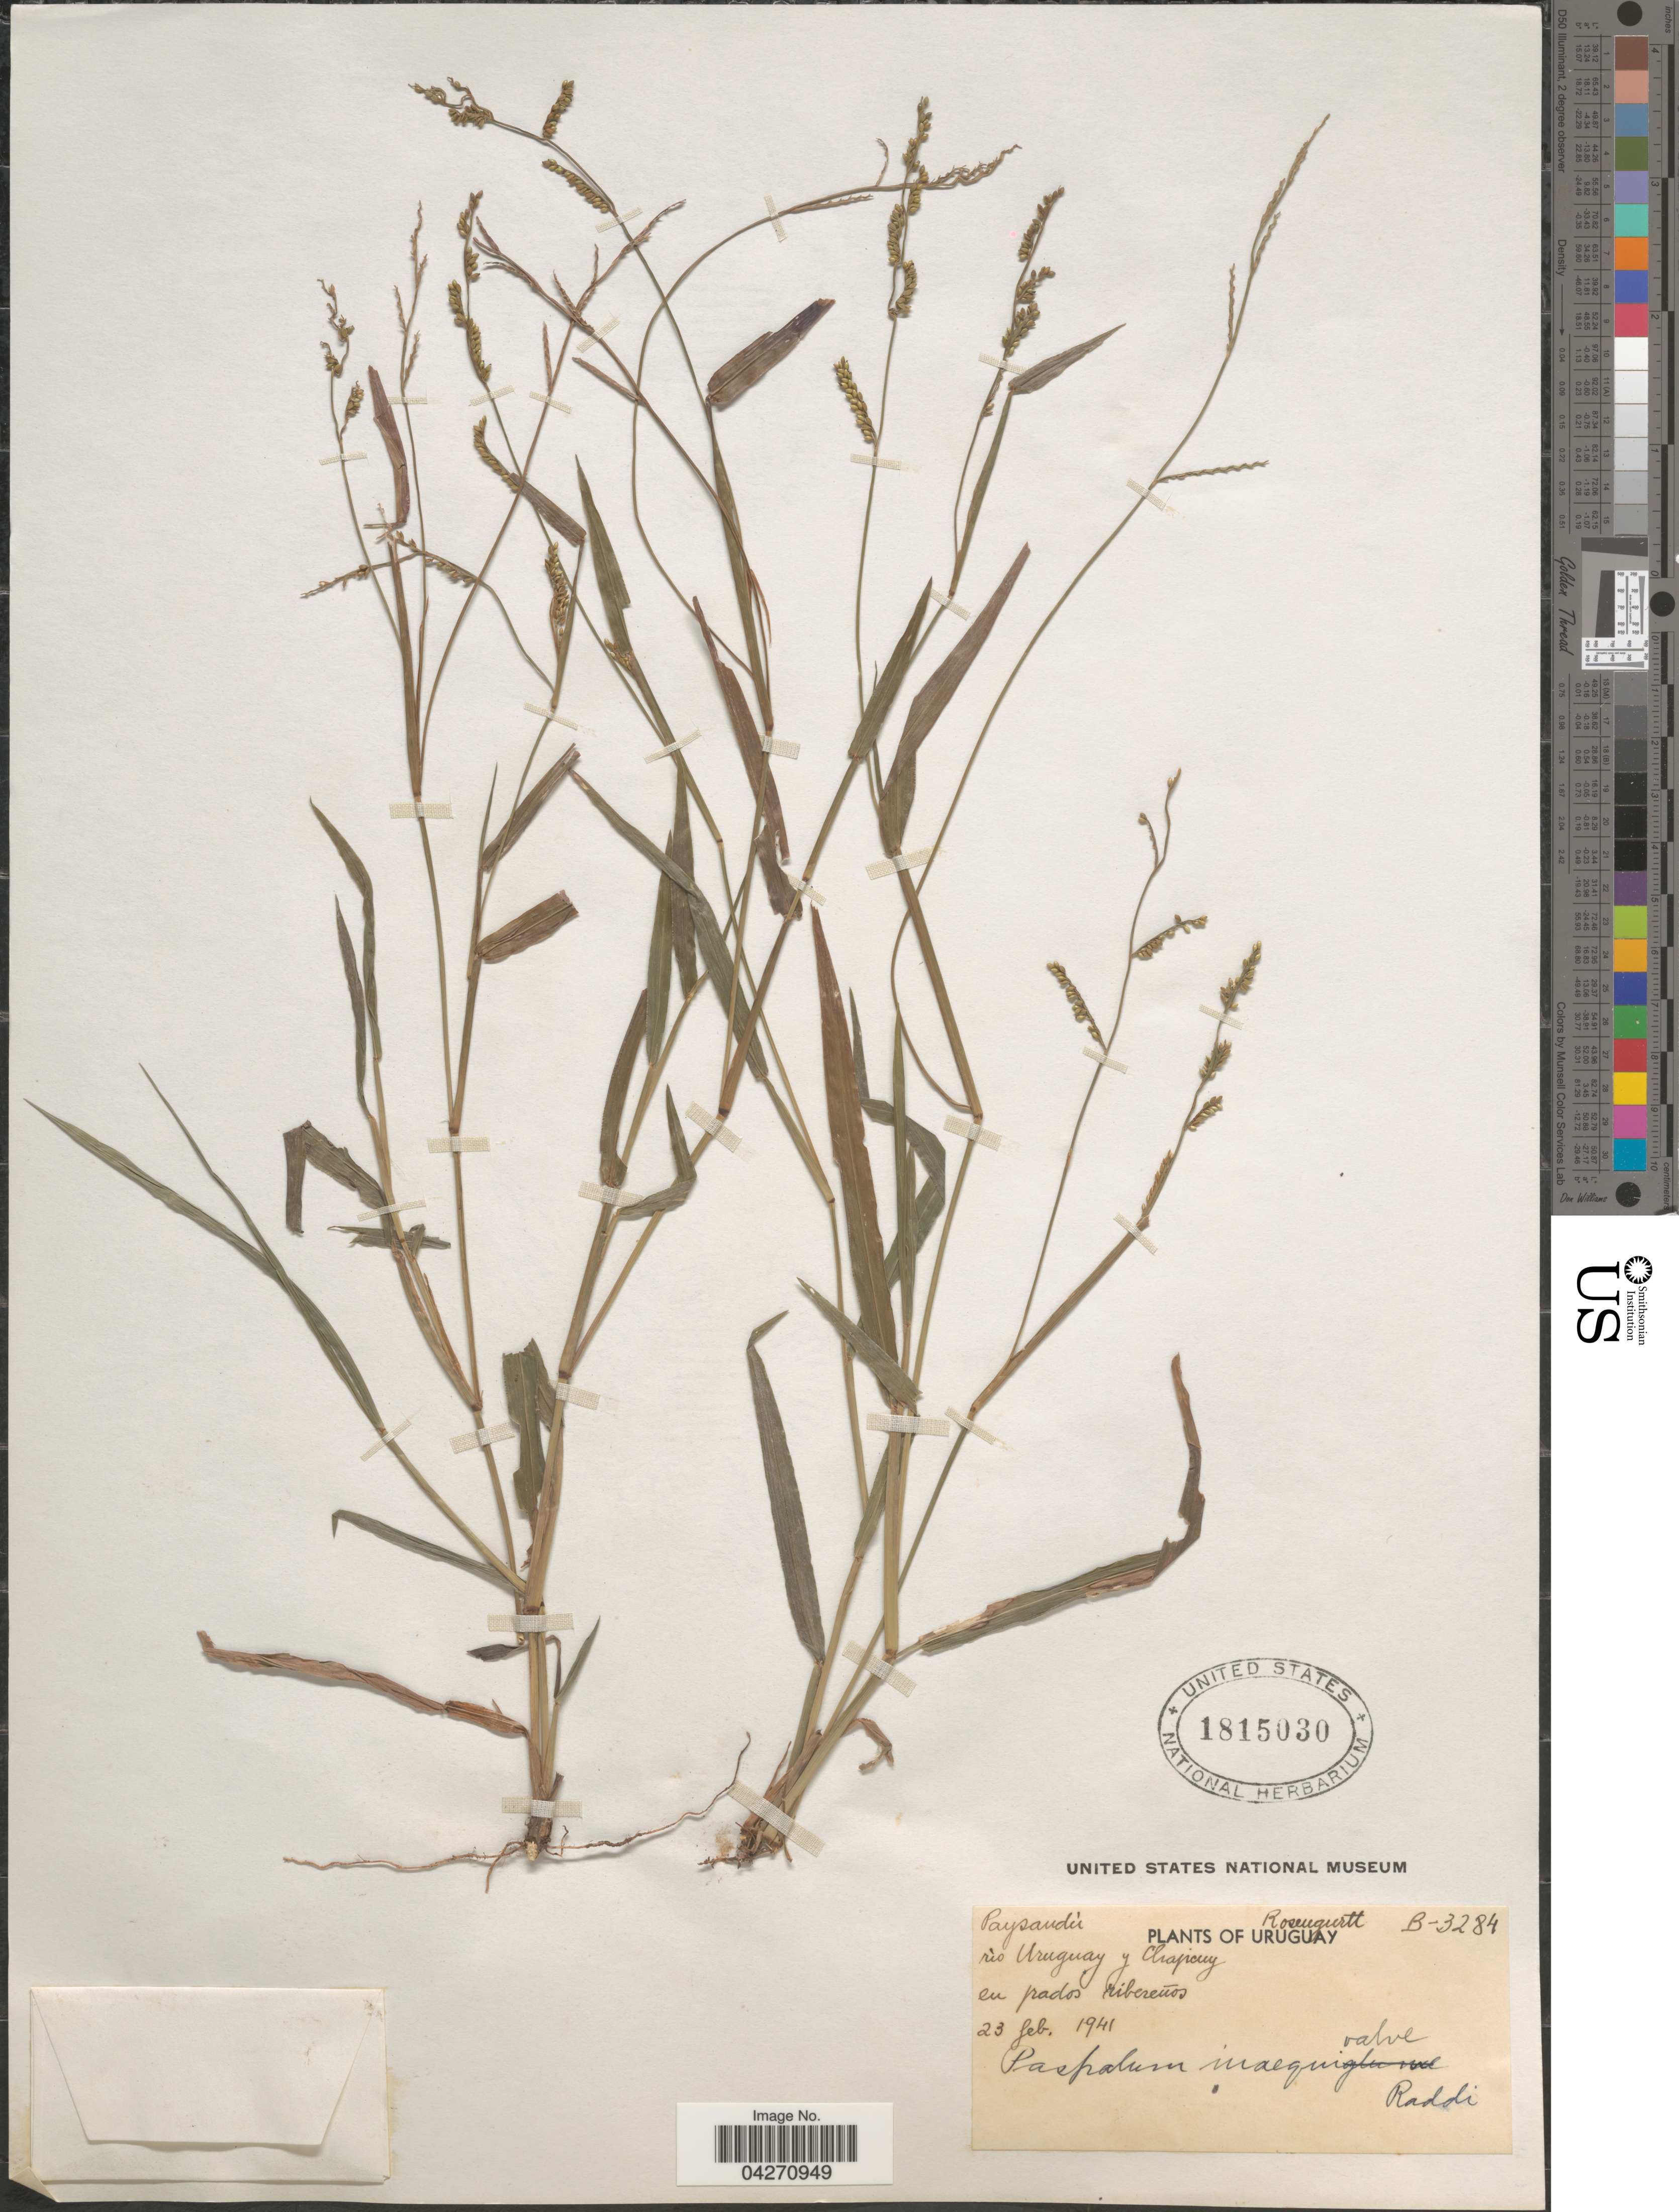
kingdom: Plantae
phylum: Tracheophyta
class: Liliopsida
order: Poales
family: Poaceae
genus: Paspalum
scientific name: Paspalum inaequivalve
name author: Raddi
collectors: Rosengurtt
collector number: B-3284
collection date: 1941-02-23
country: Uruguay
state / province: Paysandu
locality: Río Uruguay y Chapicuy en pados ribereños.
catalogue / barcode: US 1815030